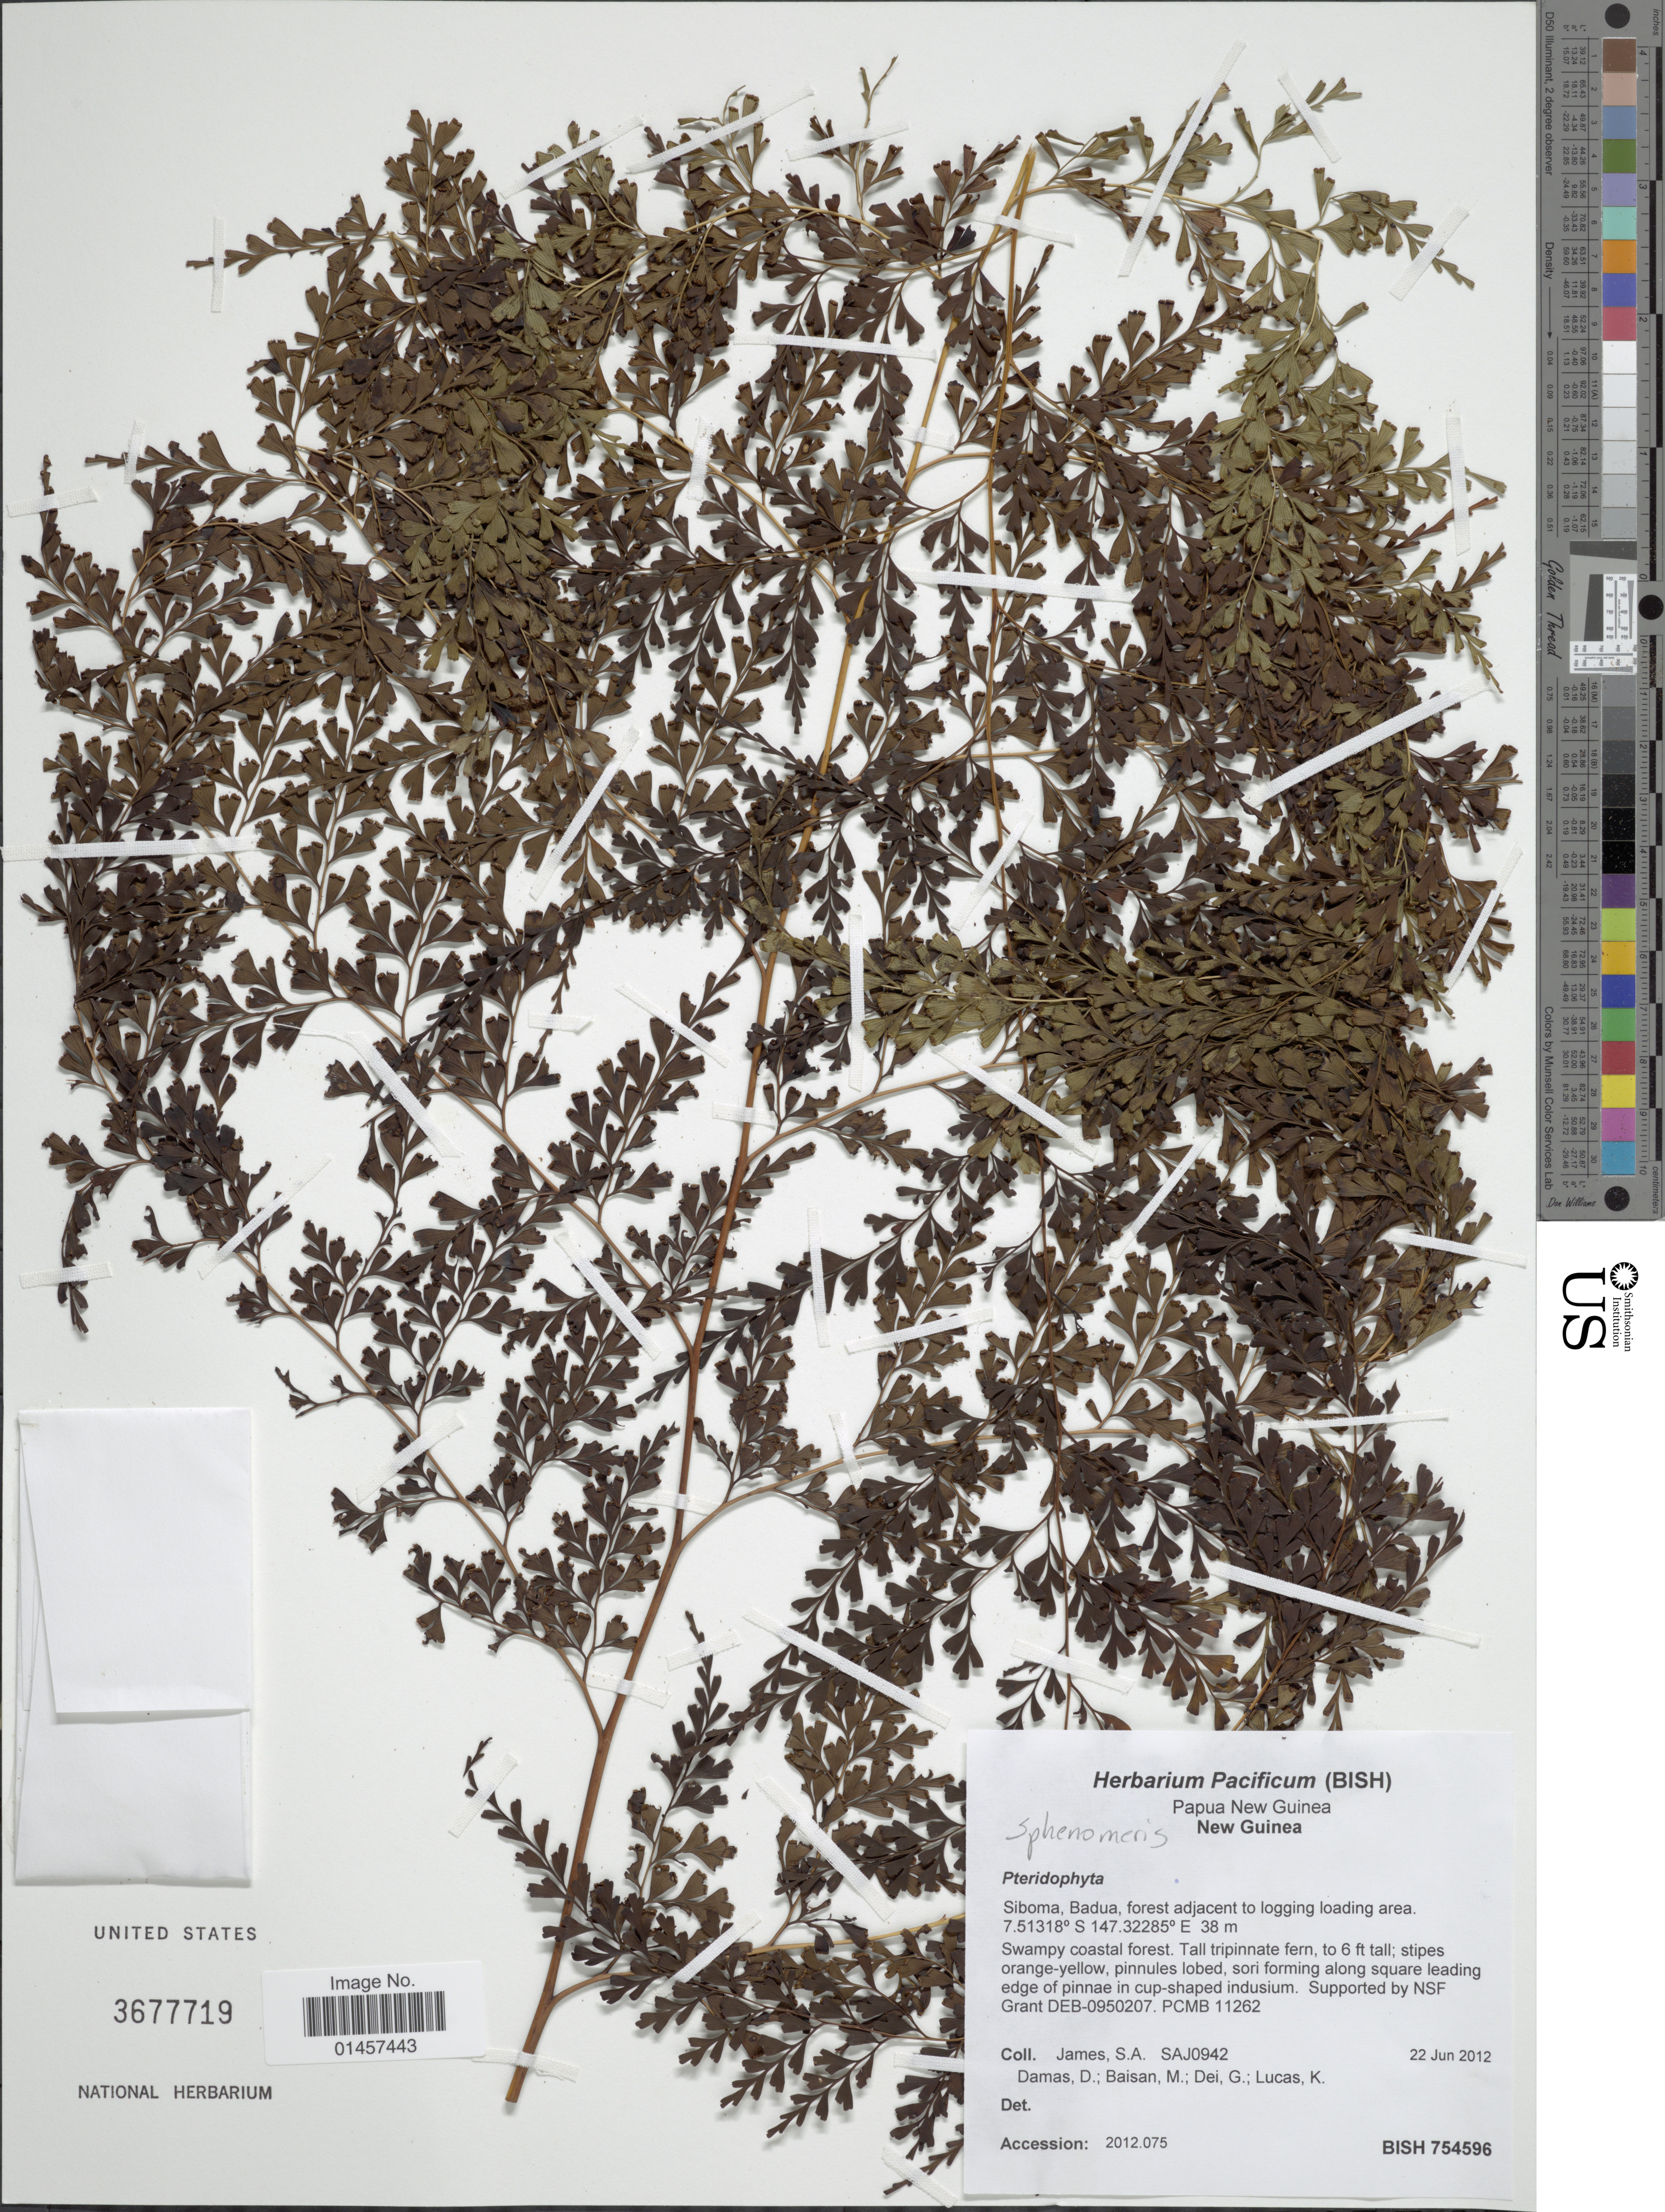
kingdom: Plantae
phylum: Tracheophyta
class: Polypodiopsida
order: Polypodiales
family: Lindsaeaceae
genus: Sphenomeris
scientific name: Sphenomeris retusa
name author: (Cav.) Maxim.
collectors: S. James, D. Damas, M. Baisan, G. Dei & K. Lucas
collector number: SAJ0942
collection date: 2012-06-22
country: Papua New Guinea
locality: Siboma, Badua, forest adjacent to logging loading area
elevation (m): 38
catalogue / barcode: US 3677719